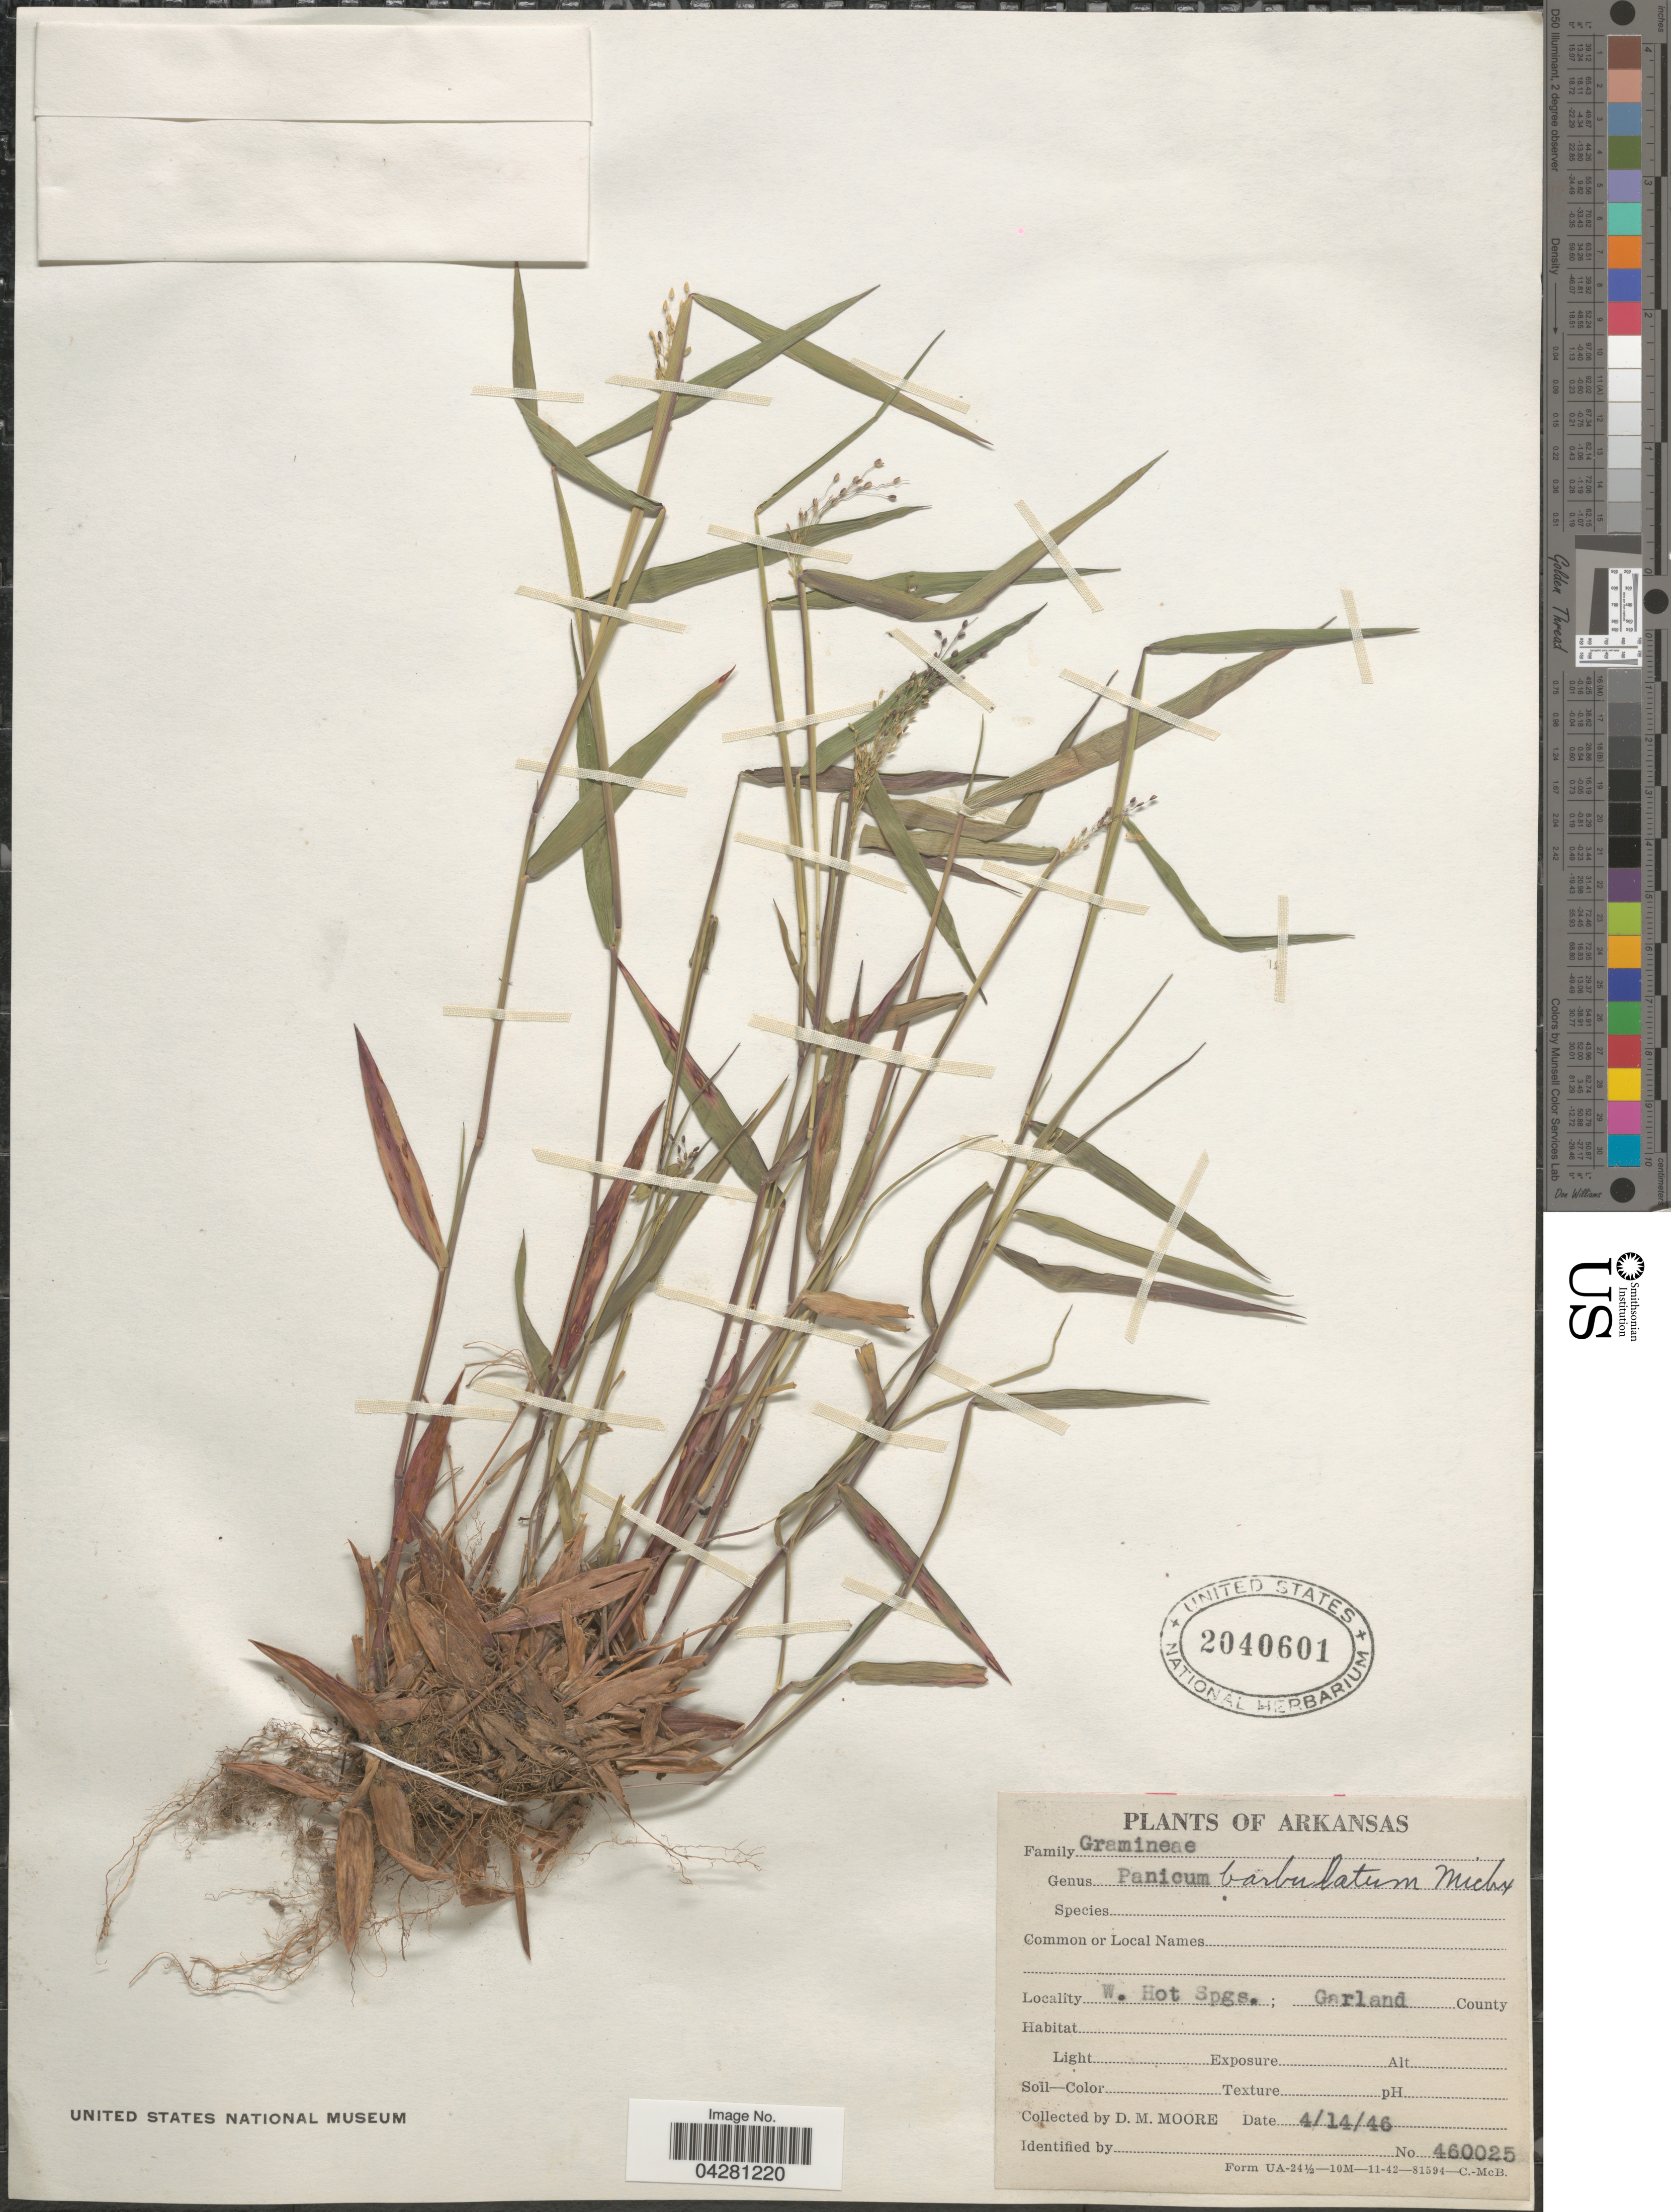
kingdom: Plantae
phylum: Tracheophyta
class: Liliopsida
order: Poales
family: Poaceae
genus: Dichanthelium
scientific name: Dichanthelium dichotomum var. dichotomum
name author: (L.) Gould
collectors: D. Moore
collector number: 460025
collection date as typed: Transcribed d/m/y: 14/4/46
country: United States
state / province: Arkansas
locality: W. Hot Spgs.; Garland County.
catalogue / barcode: US 2040601